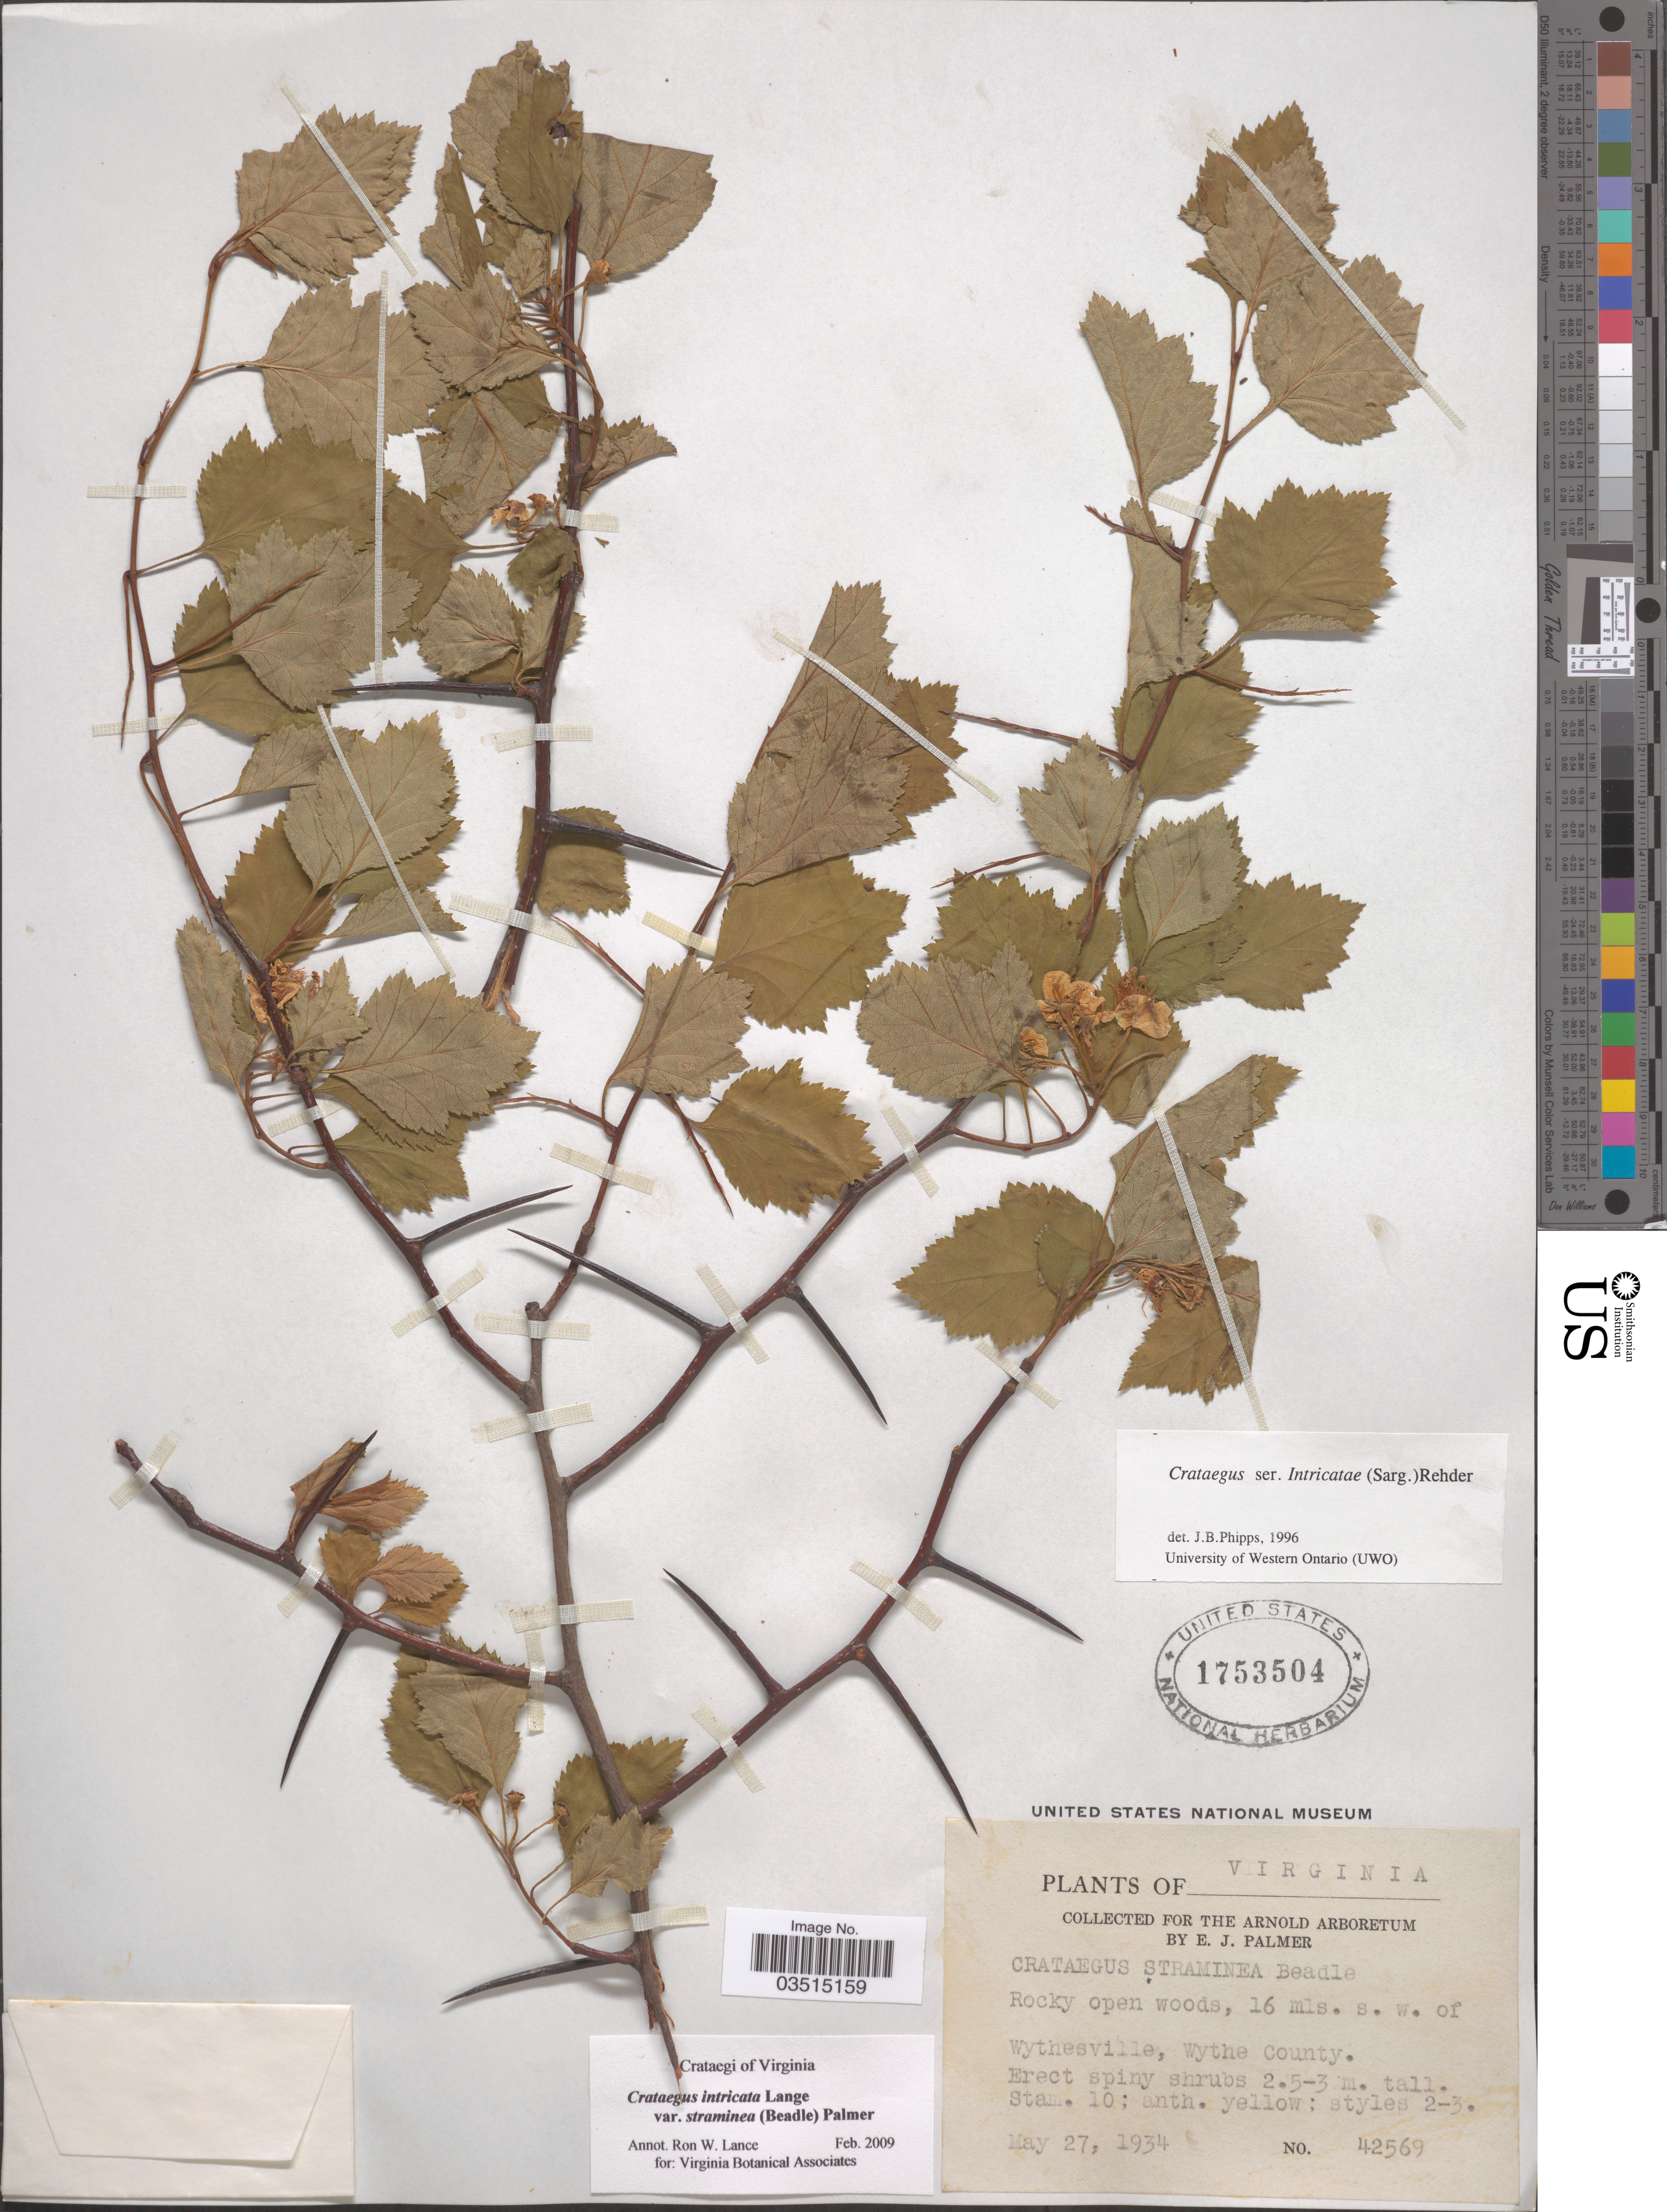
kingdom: Plantae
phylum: Tracheophyta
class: Magnoliopsida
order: Rosales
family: Rosaceae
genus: Crataegus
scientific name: Crataegus intricata var. straminea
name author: (Beadle) E.J. Palmer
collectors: E. J. Palmer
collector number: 42569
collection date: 1934-05-27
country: United States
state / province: Virginia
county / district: Wythe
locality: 16 mls. s. w. of Wythesville.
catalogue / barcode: US 1753504